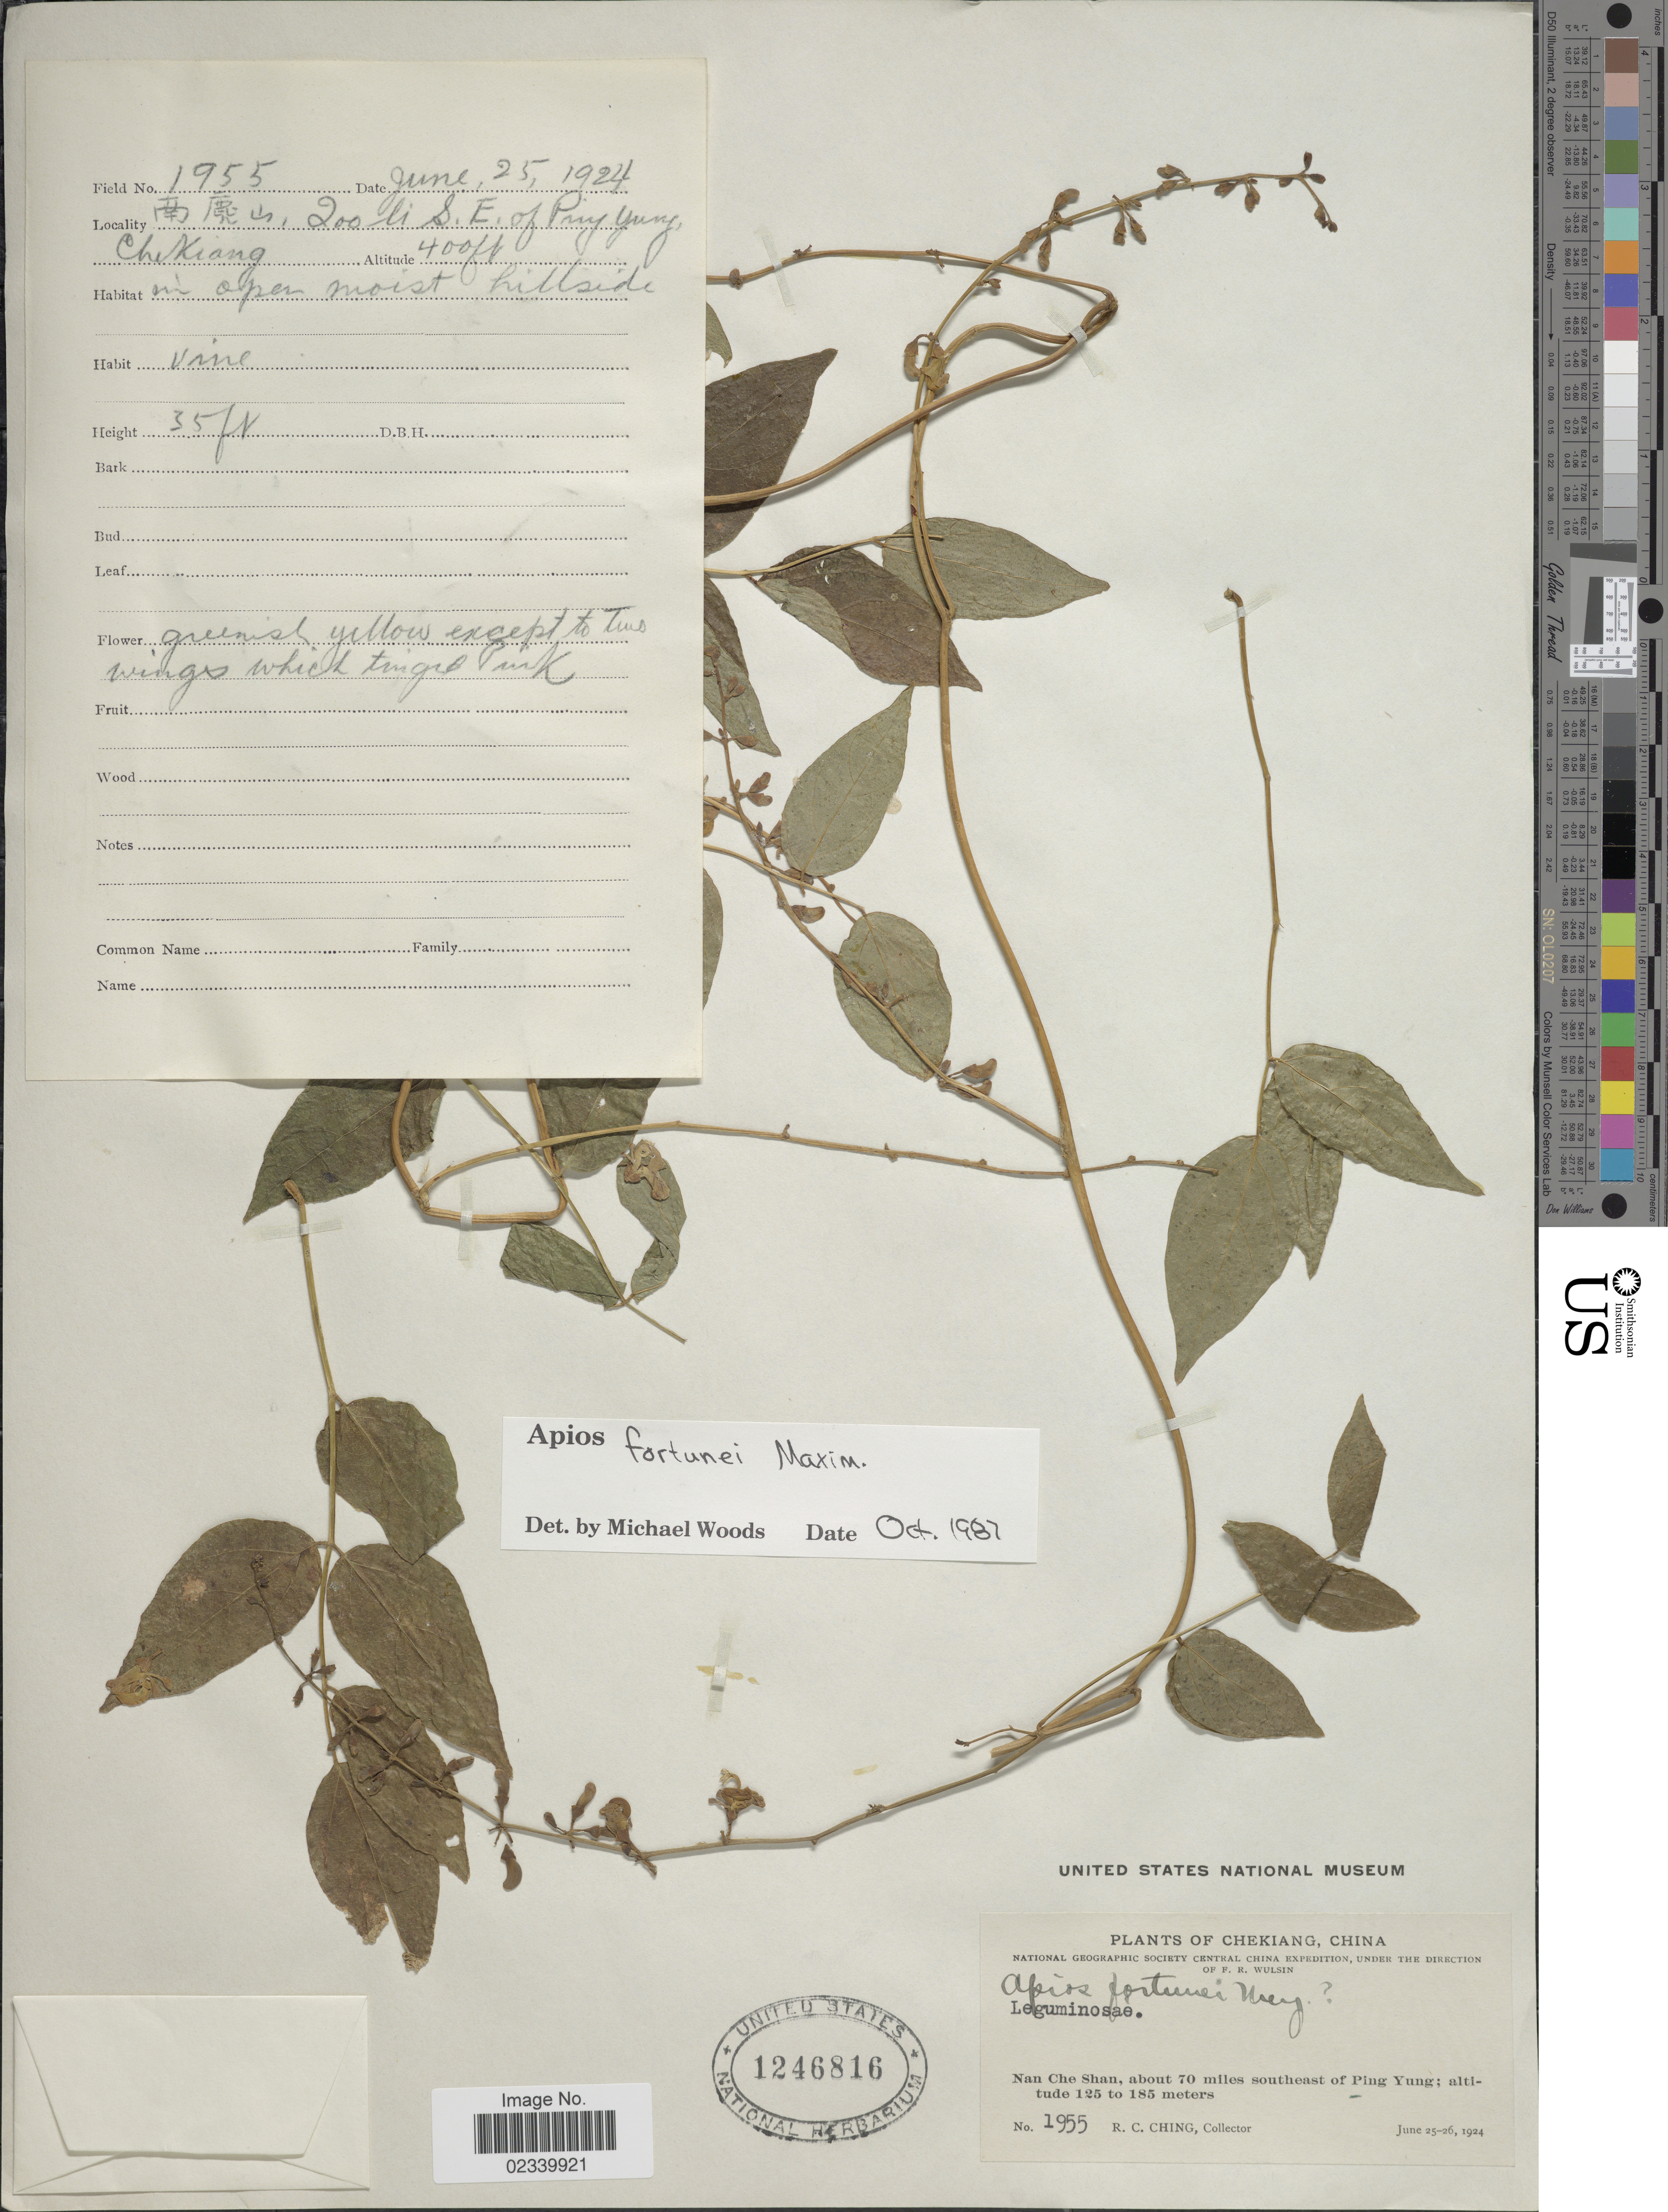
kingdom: Plantae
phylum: Tracheophyta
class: Magnoliopsida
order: Fabales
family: Fabaceae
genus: Apios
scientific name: Apios fortunei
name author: Maxim.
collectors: R. C. Ching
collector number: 1955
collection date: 1924-06-25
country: China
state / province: Zhejiang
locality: Chekiang, Nan Che Shan, about 70 miles southeast of Ping Yung, in open moist hillside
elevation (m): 122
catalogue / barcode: US 1246816